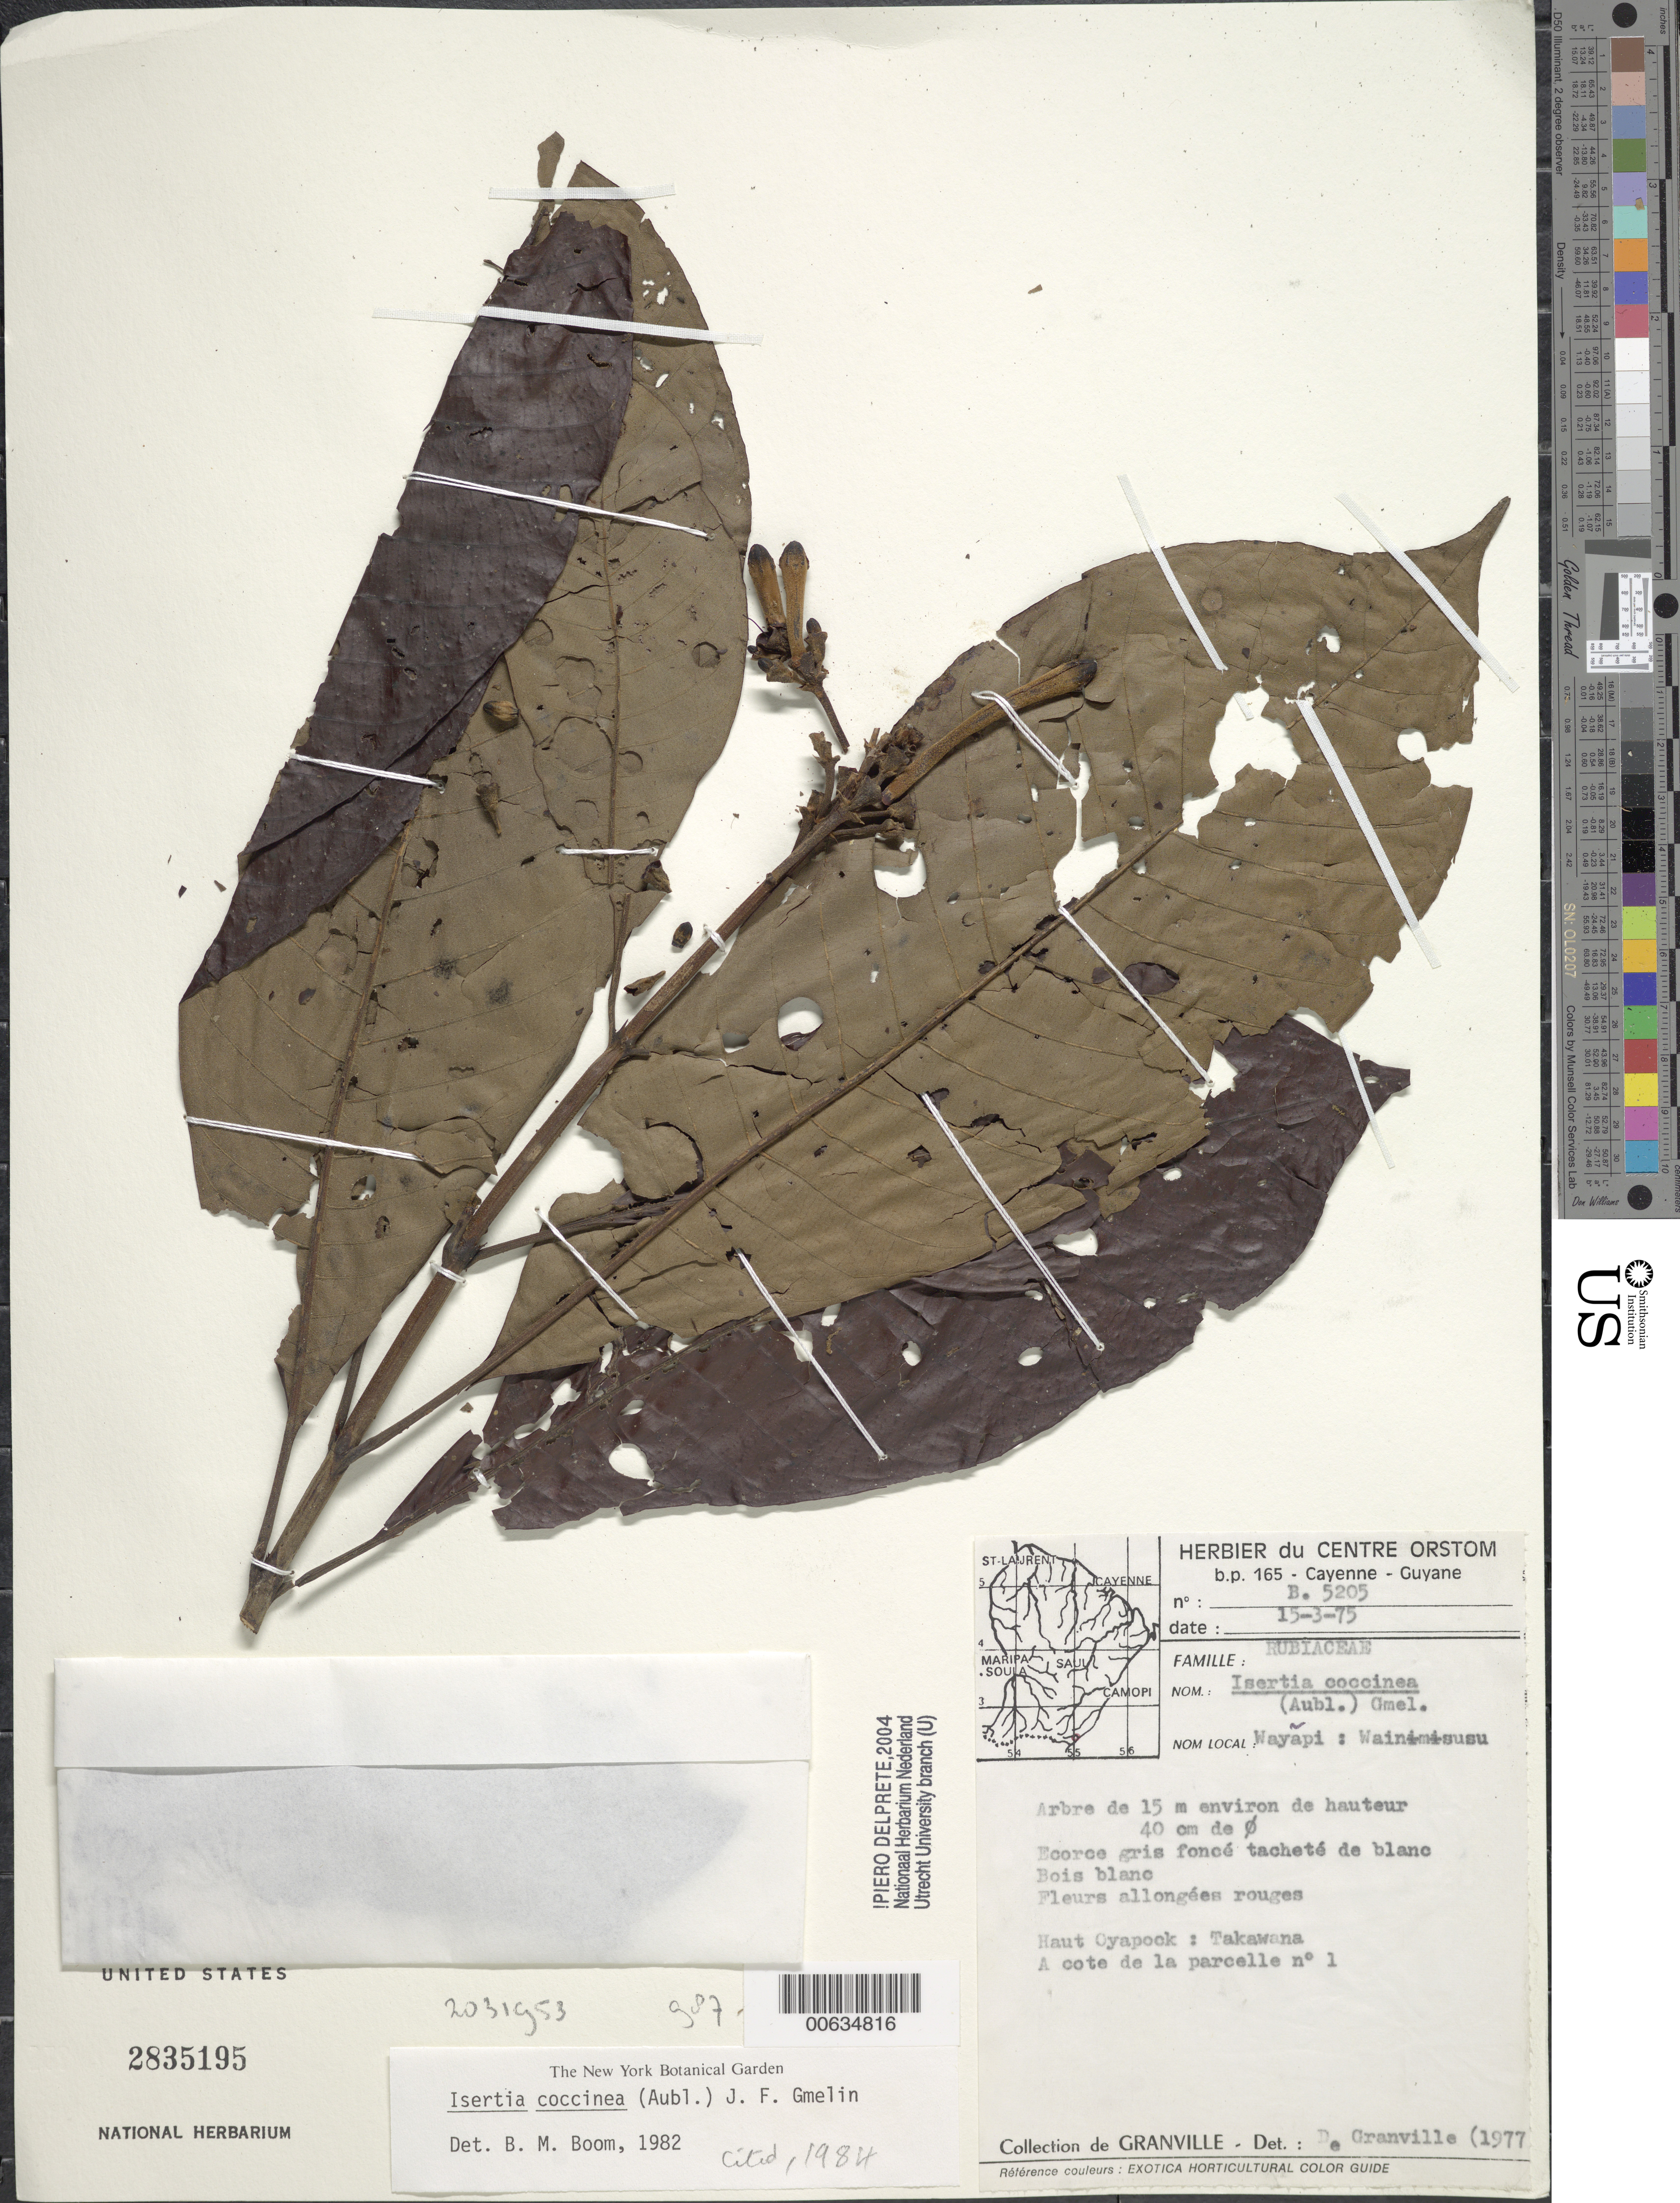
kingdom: Plantae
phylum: Tracheophyta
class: Magnoliopsida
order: Gentianales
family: Rubiaceae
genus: Isertia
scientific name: Isertia coccinea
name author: (Aubl.) Vahl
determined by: Boom, B. M.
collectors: J.-J. de Granville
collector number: B 5205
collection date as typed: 15-Mar-75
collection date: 1975-03-15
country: French Guiana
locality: Takawana, Haut Oyapock; a cote de la parcelle no. 1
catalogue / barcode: US 2835195